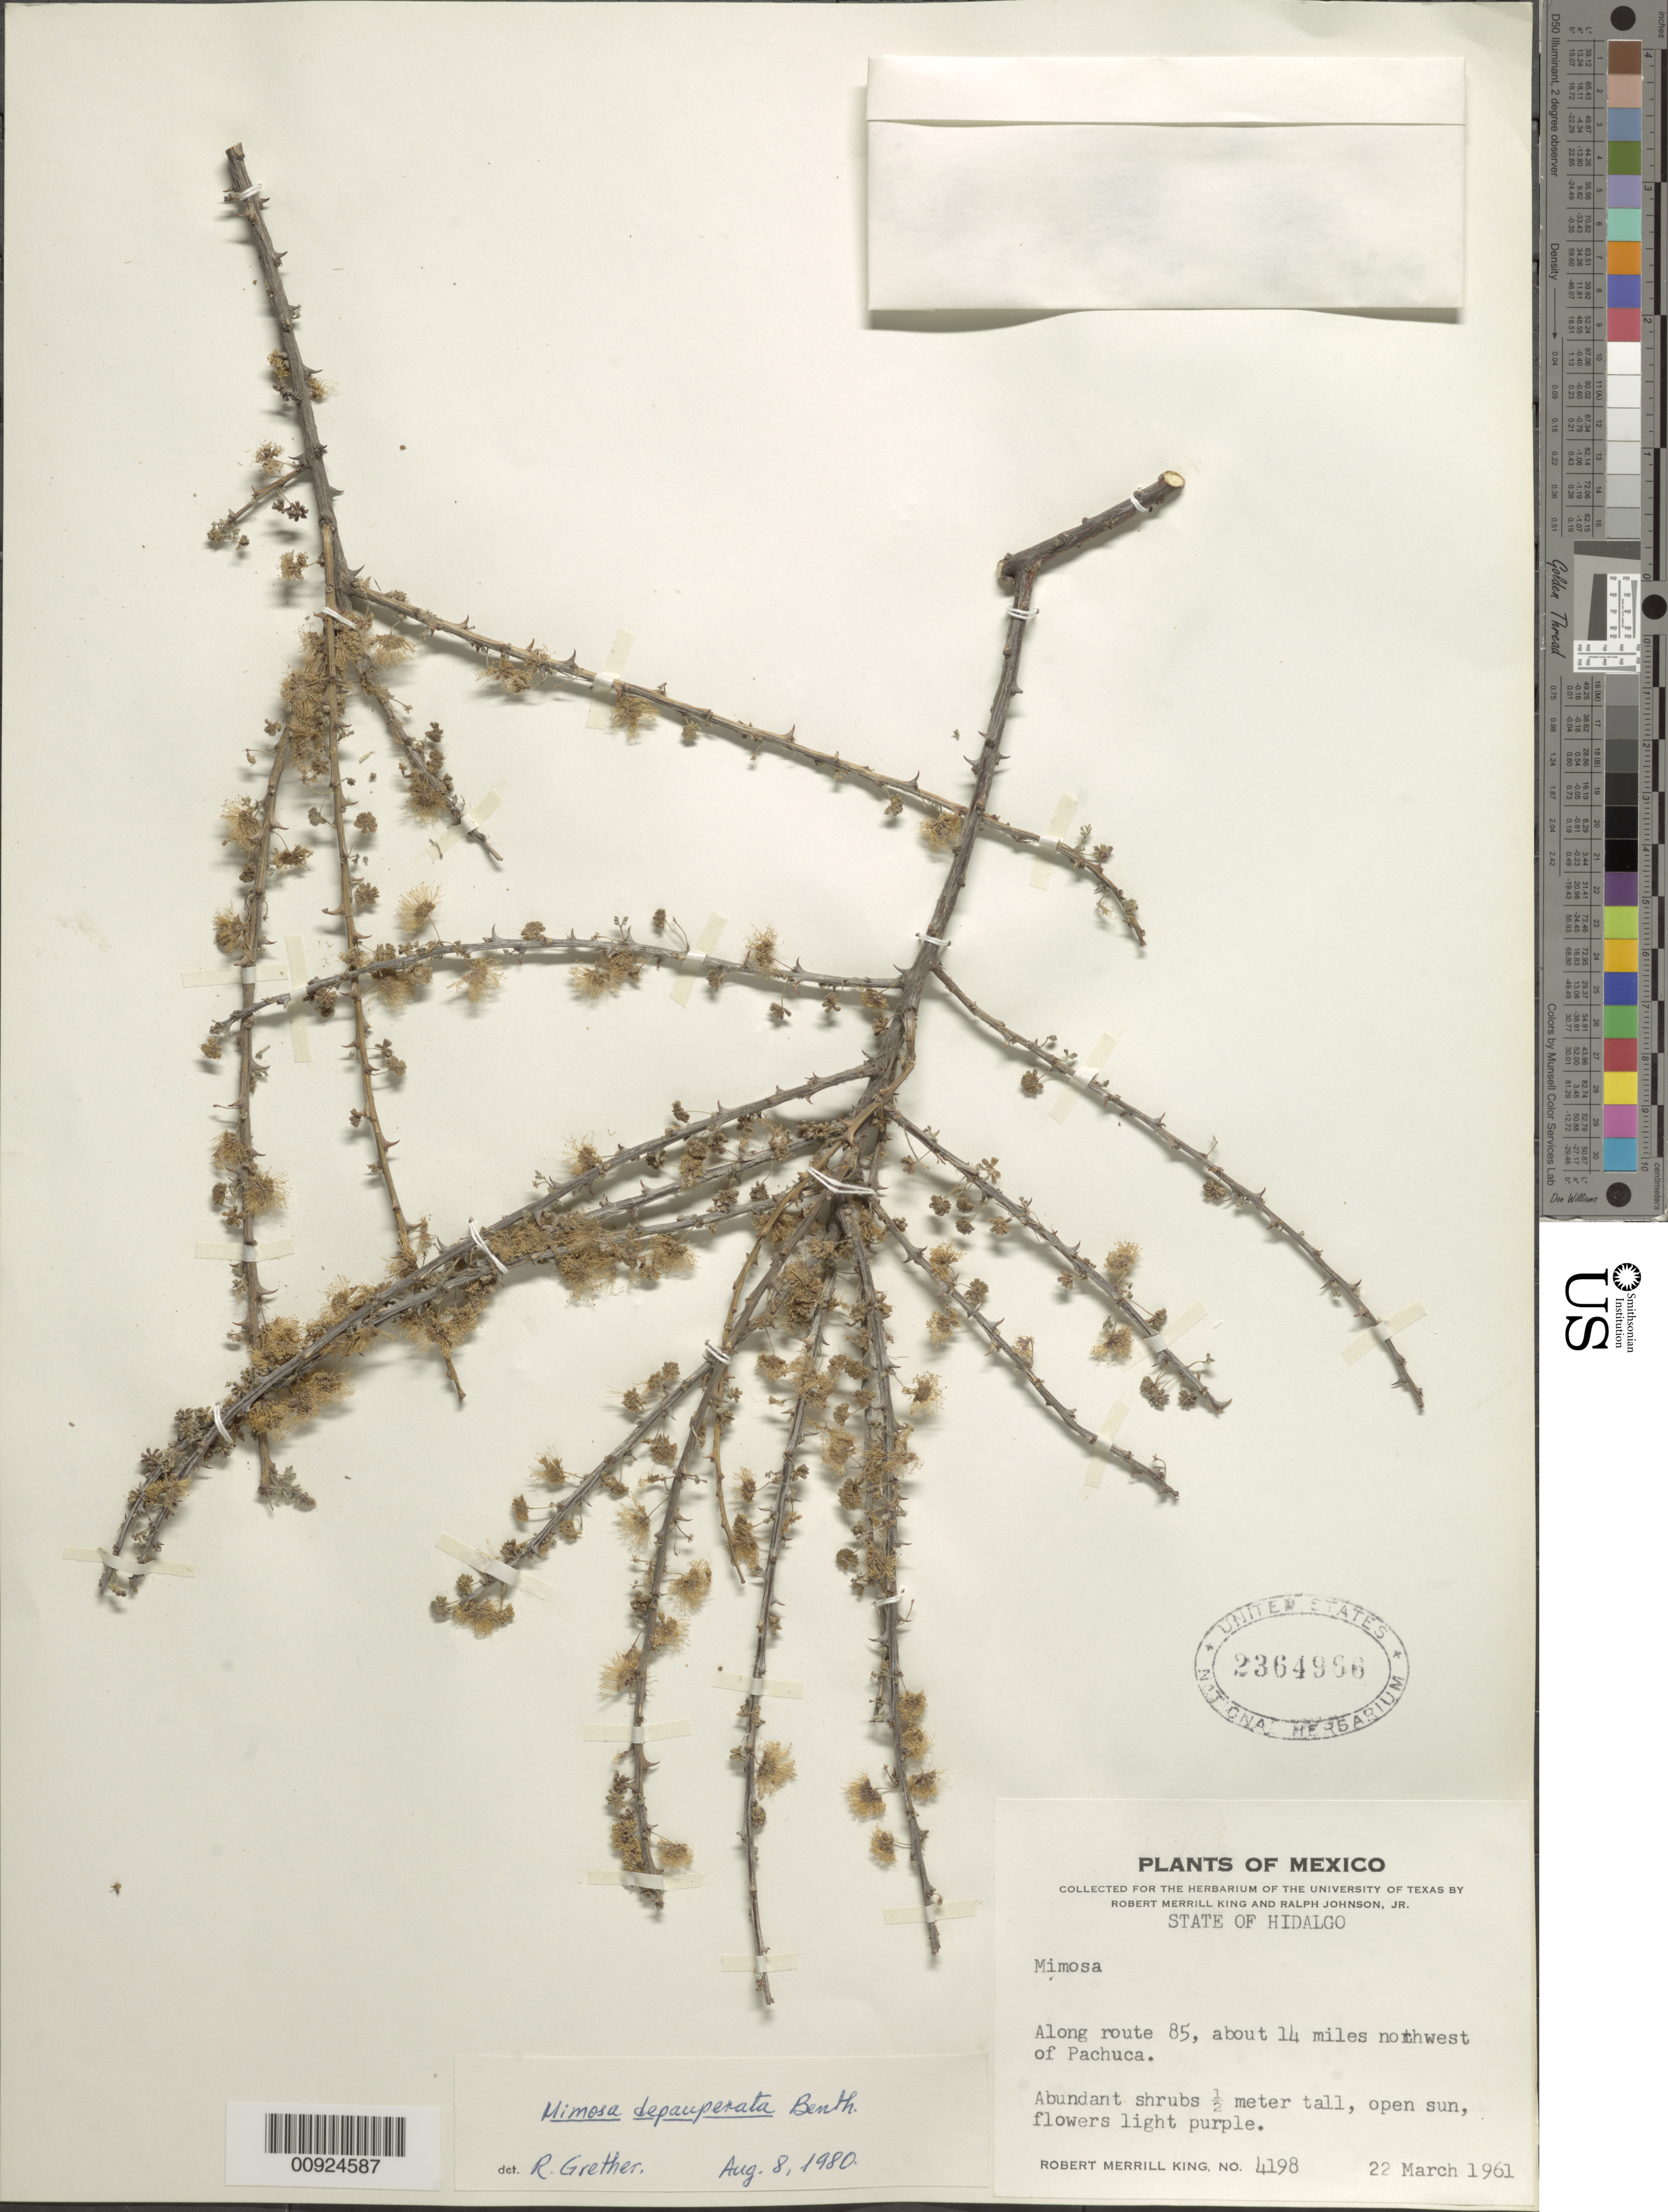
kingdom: Plantae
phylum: Tracheophyta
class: Magnoliopsida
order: Fabales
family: Fabaceae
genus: Mimosa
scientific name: Mimosa depauperata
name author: Benth.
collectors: R. M. King & R. Johnson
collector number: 4198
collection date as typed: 22 Mar 1961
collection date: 1961-03-22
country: Mexico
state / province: Hidalgo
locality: Along route 85, about 14 miles northwest of Pachuca.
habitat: Open sun.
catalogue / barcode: US 2364966